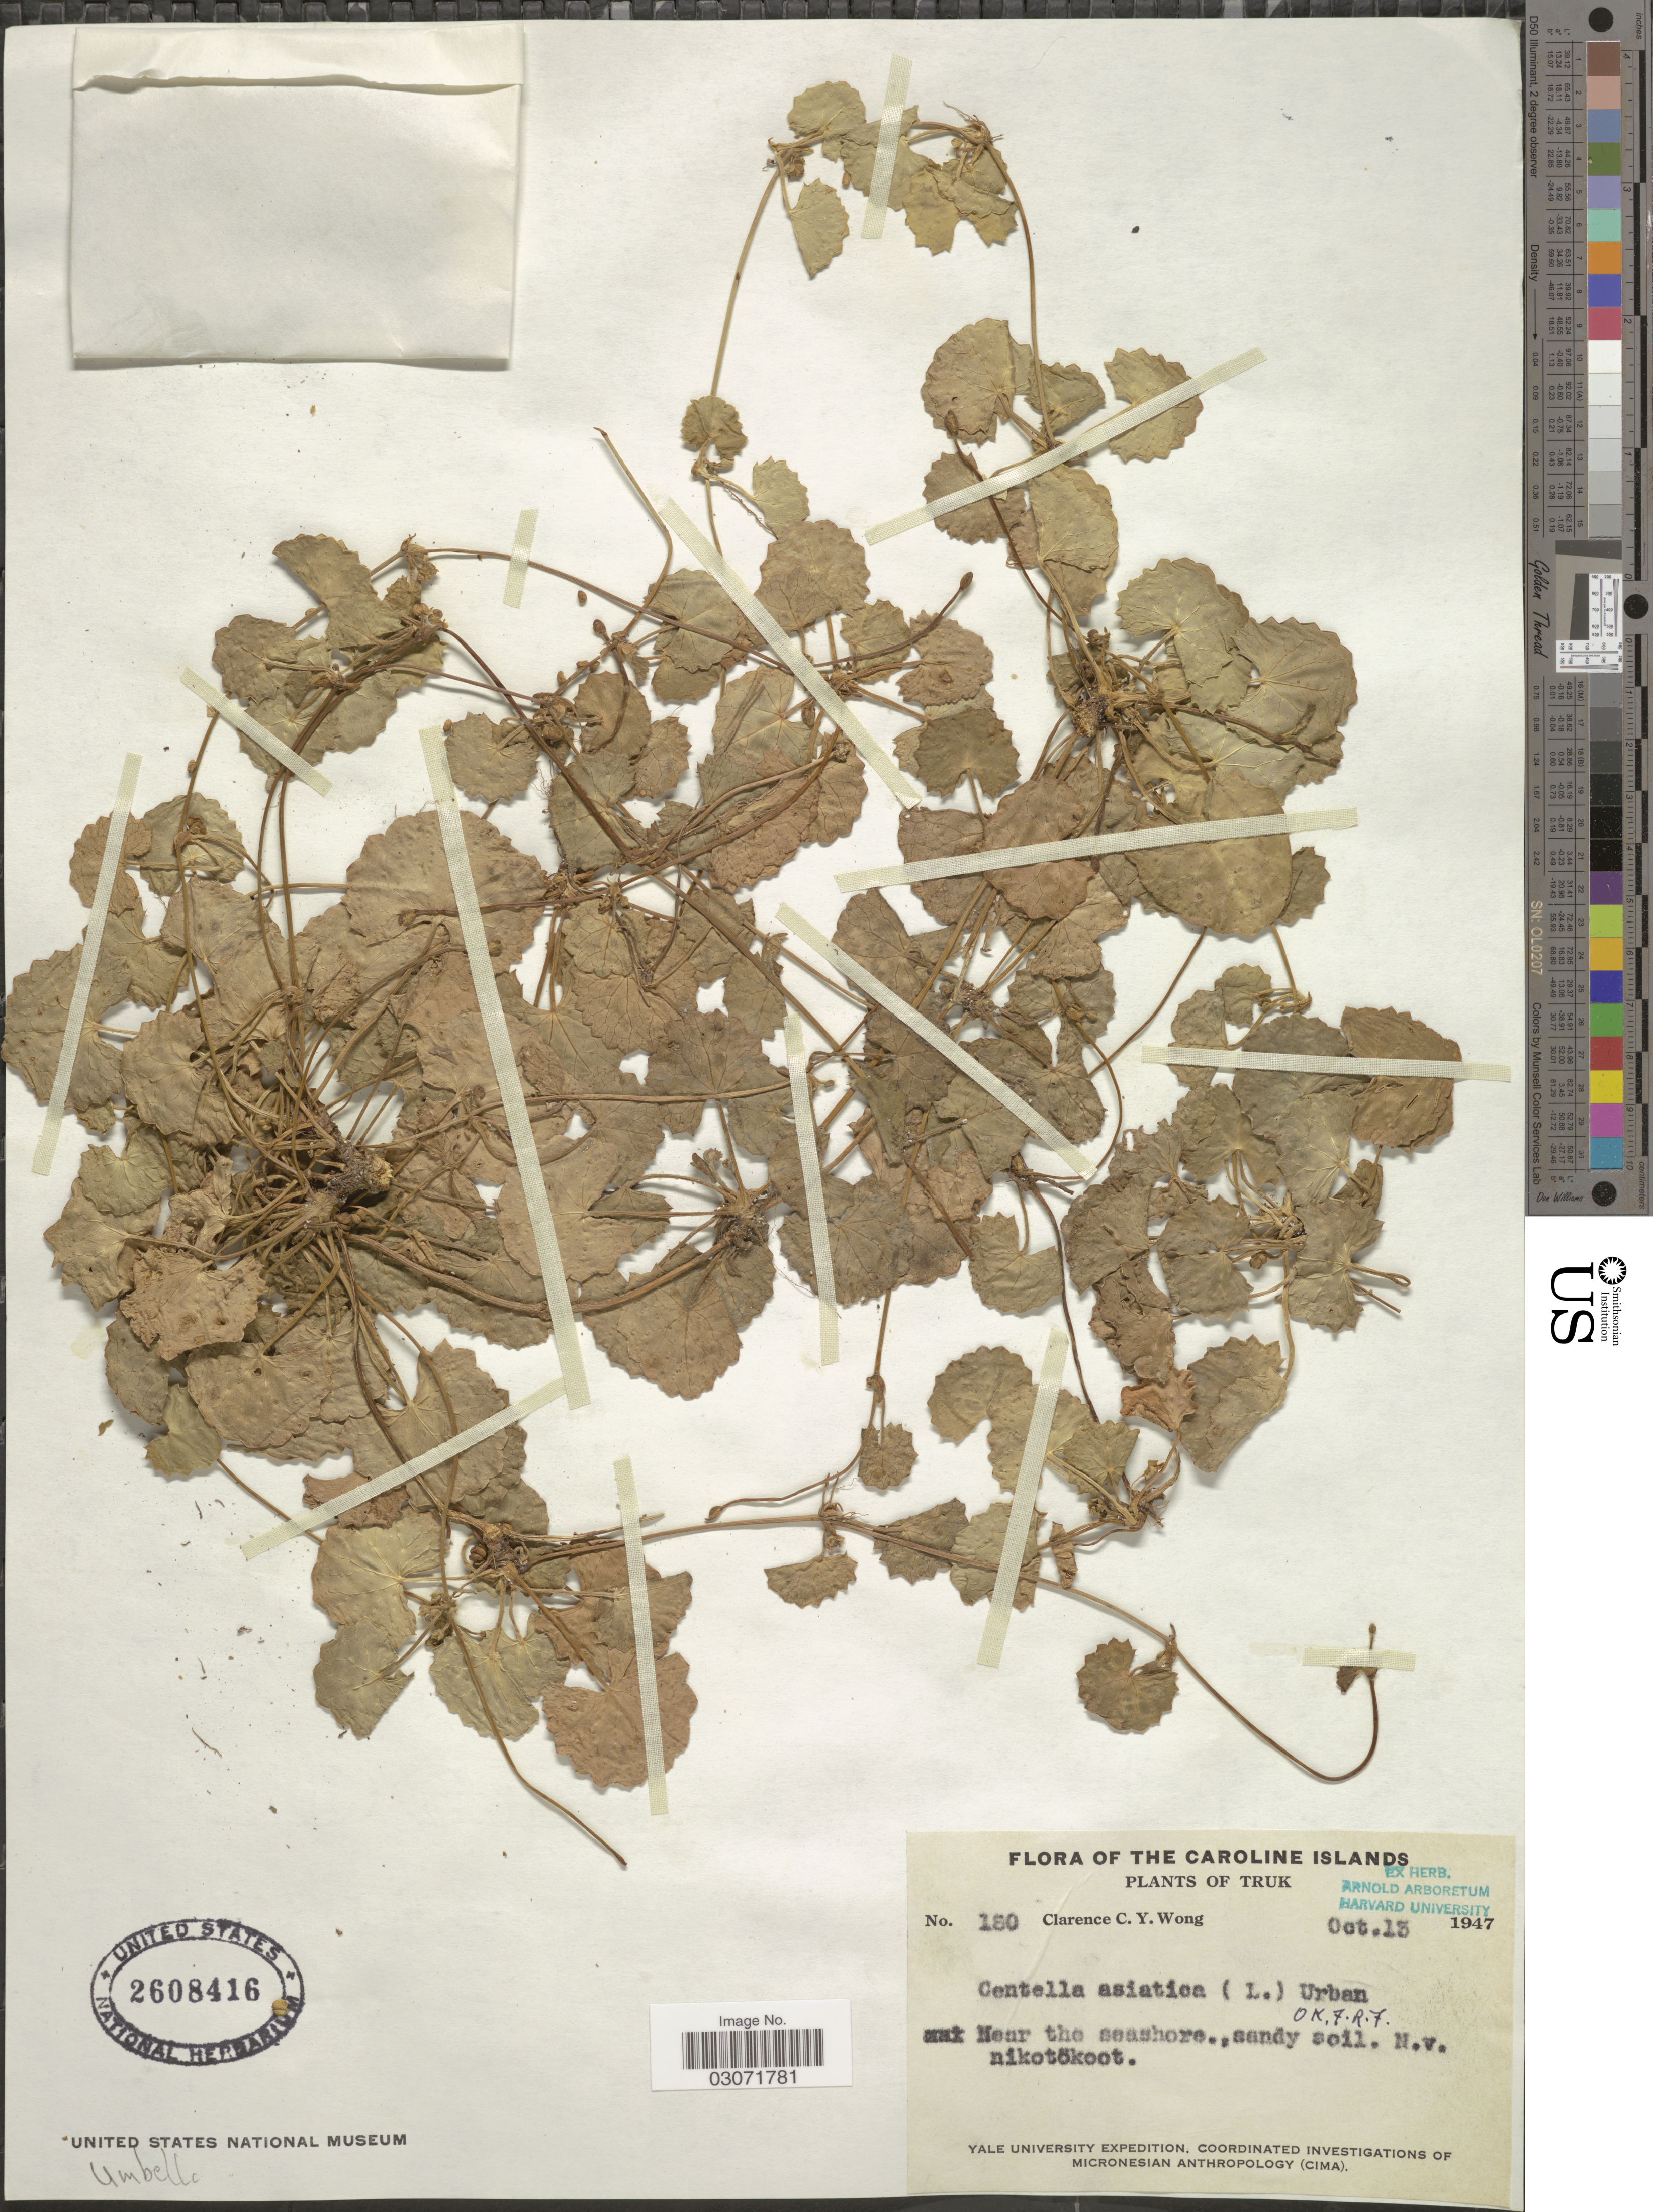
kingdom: Plantae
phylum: Tracheophyta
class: Magnoliopsida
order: Apiales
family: Apiaceae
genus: Centella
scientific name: Centella asiatica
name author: (L.) Urb.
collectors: C. Wong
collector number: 180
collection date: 1947-10-13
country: Micronesia, Federated States of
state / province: Truk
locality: The Caroline Islands. Near the seashore.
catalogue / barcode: US 2608416